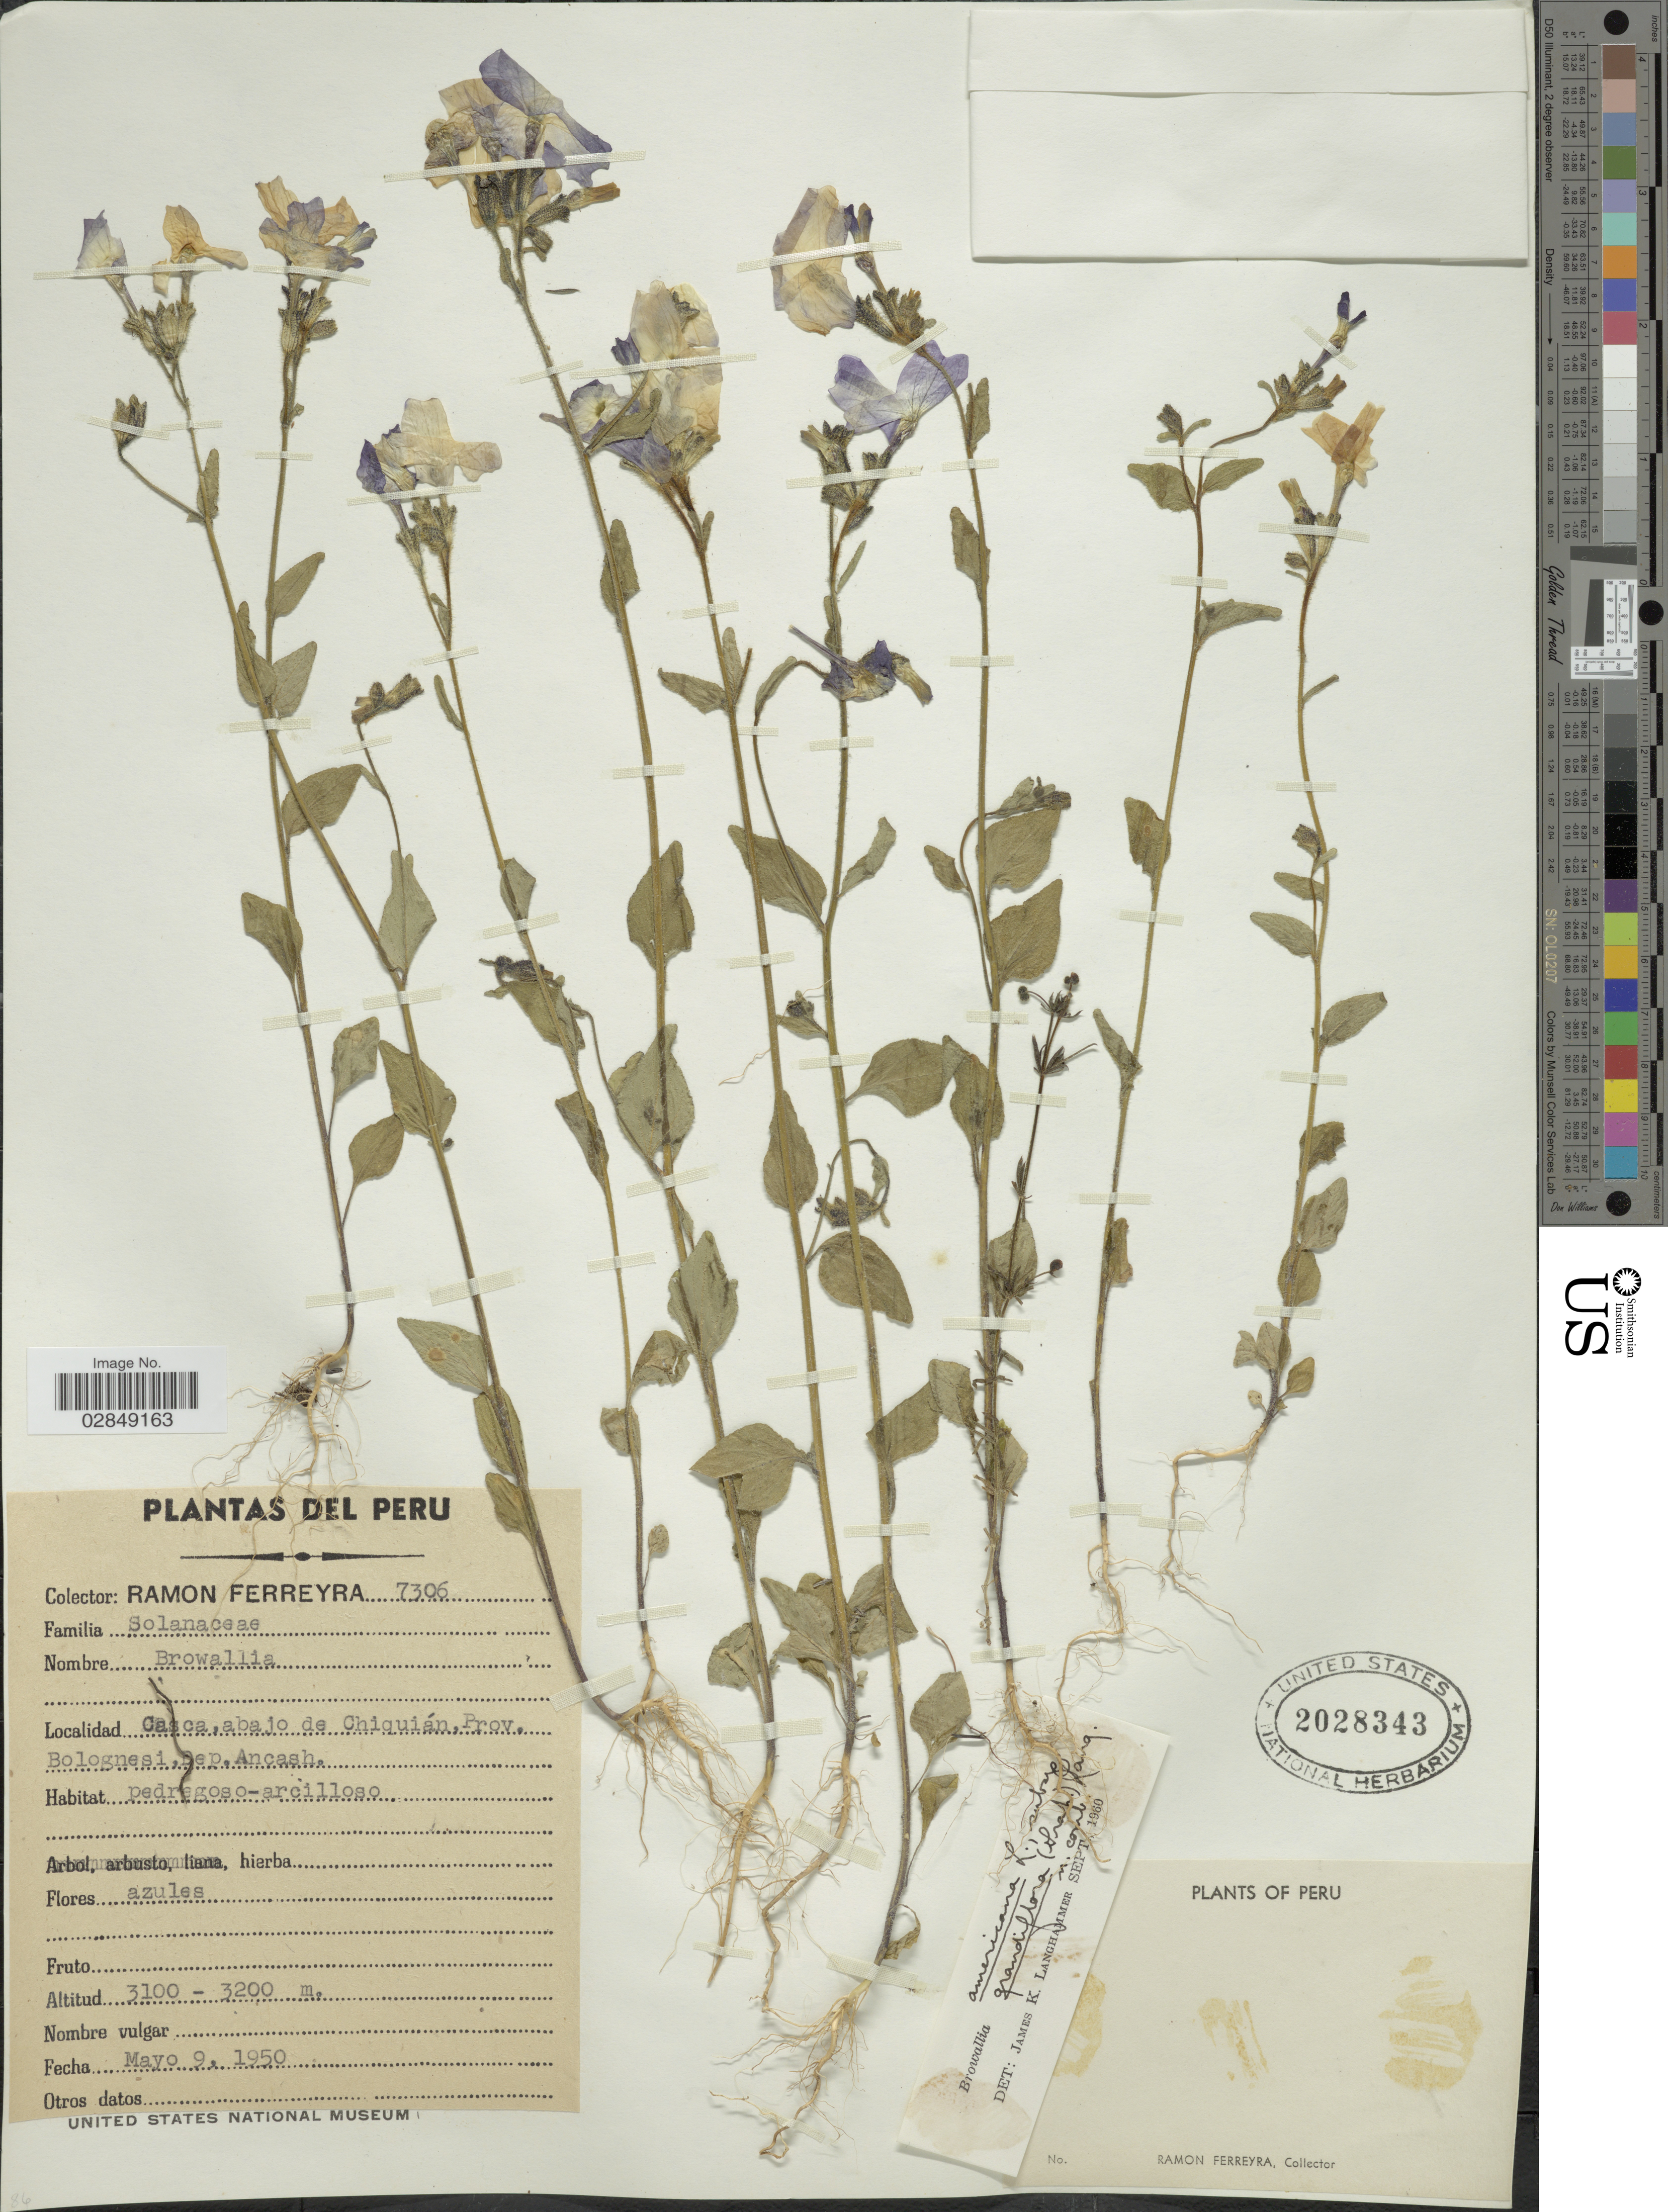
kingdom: Plantae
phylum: Tracheophyta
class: Magnoliopsida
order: Solanales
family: Solanaceae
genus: Browallia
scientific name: Browallia americana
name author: L.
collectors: R. A. Ferreyra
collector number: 7306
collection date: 1950-05-09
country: Peru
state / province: Ancash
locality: Casca, abajo de Chiquián, Prov. Bolognesi, Dep. Ancash.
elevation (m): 3100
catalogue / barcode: US 2028343